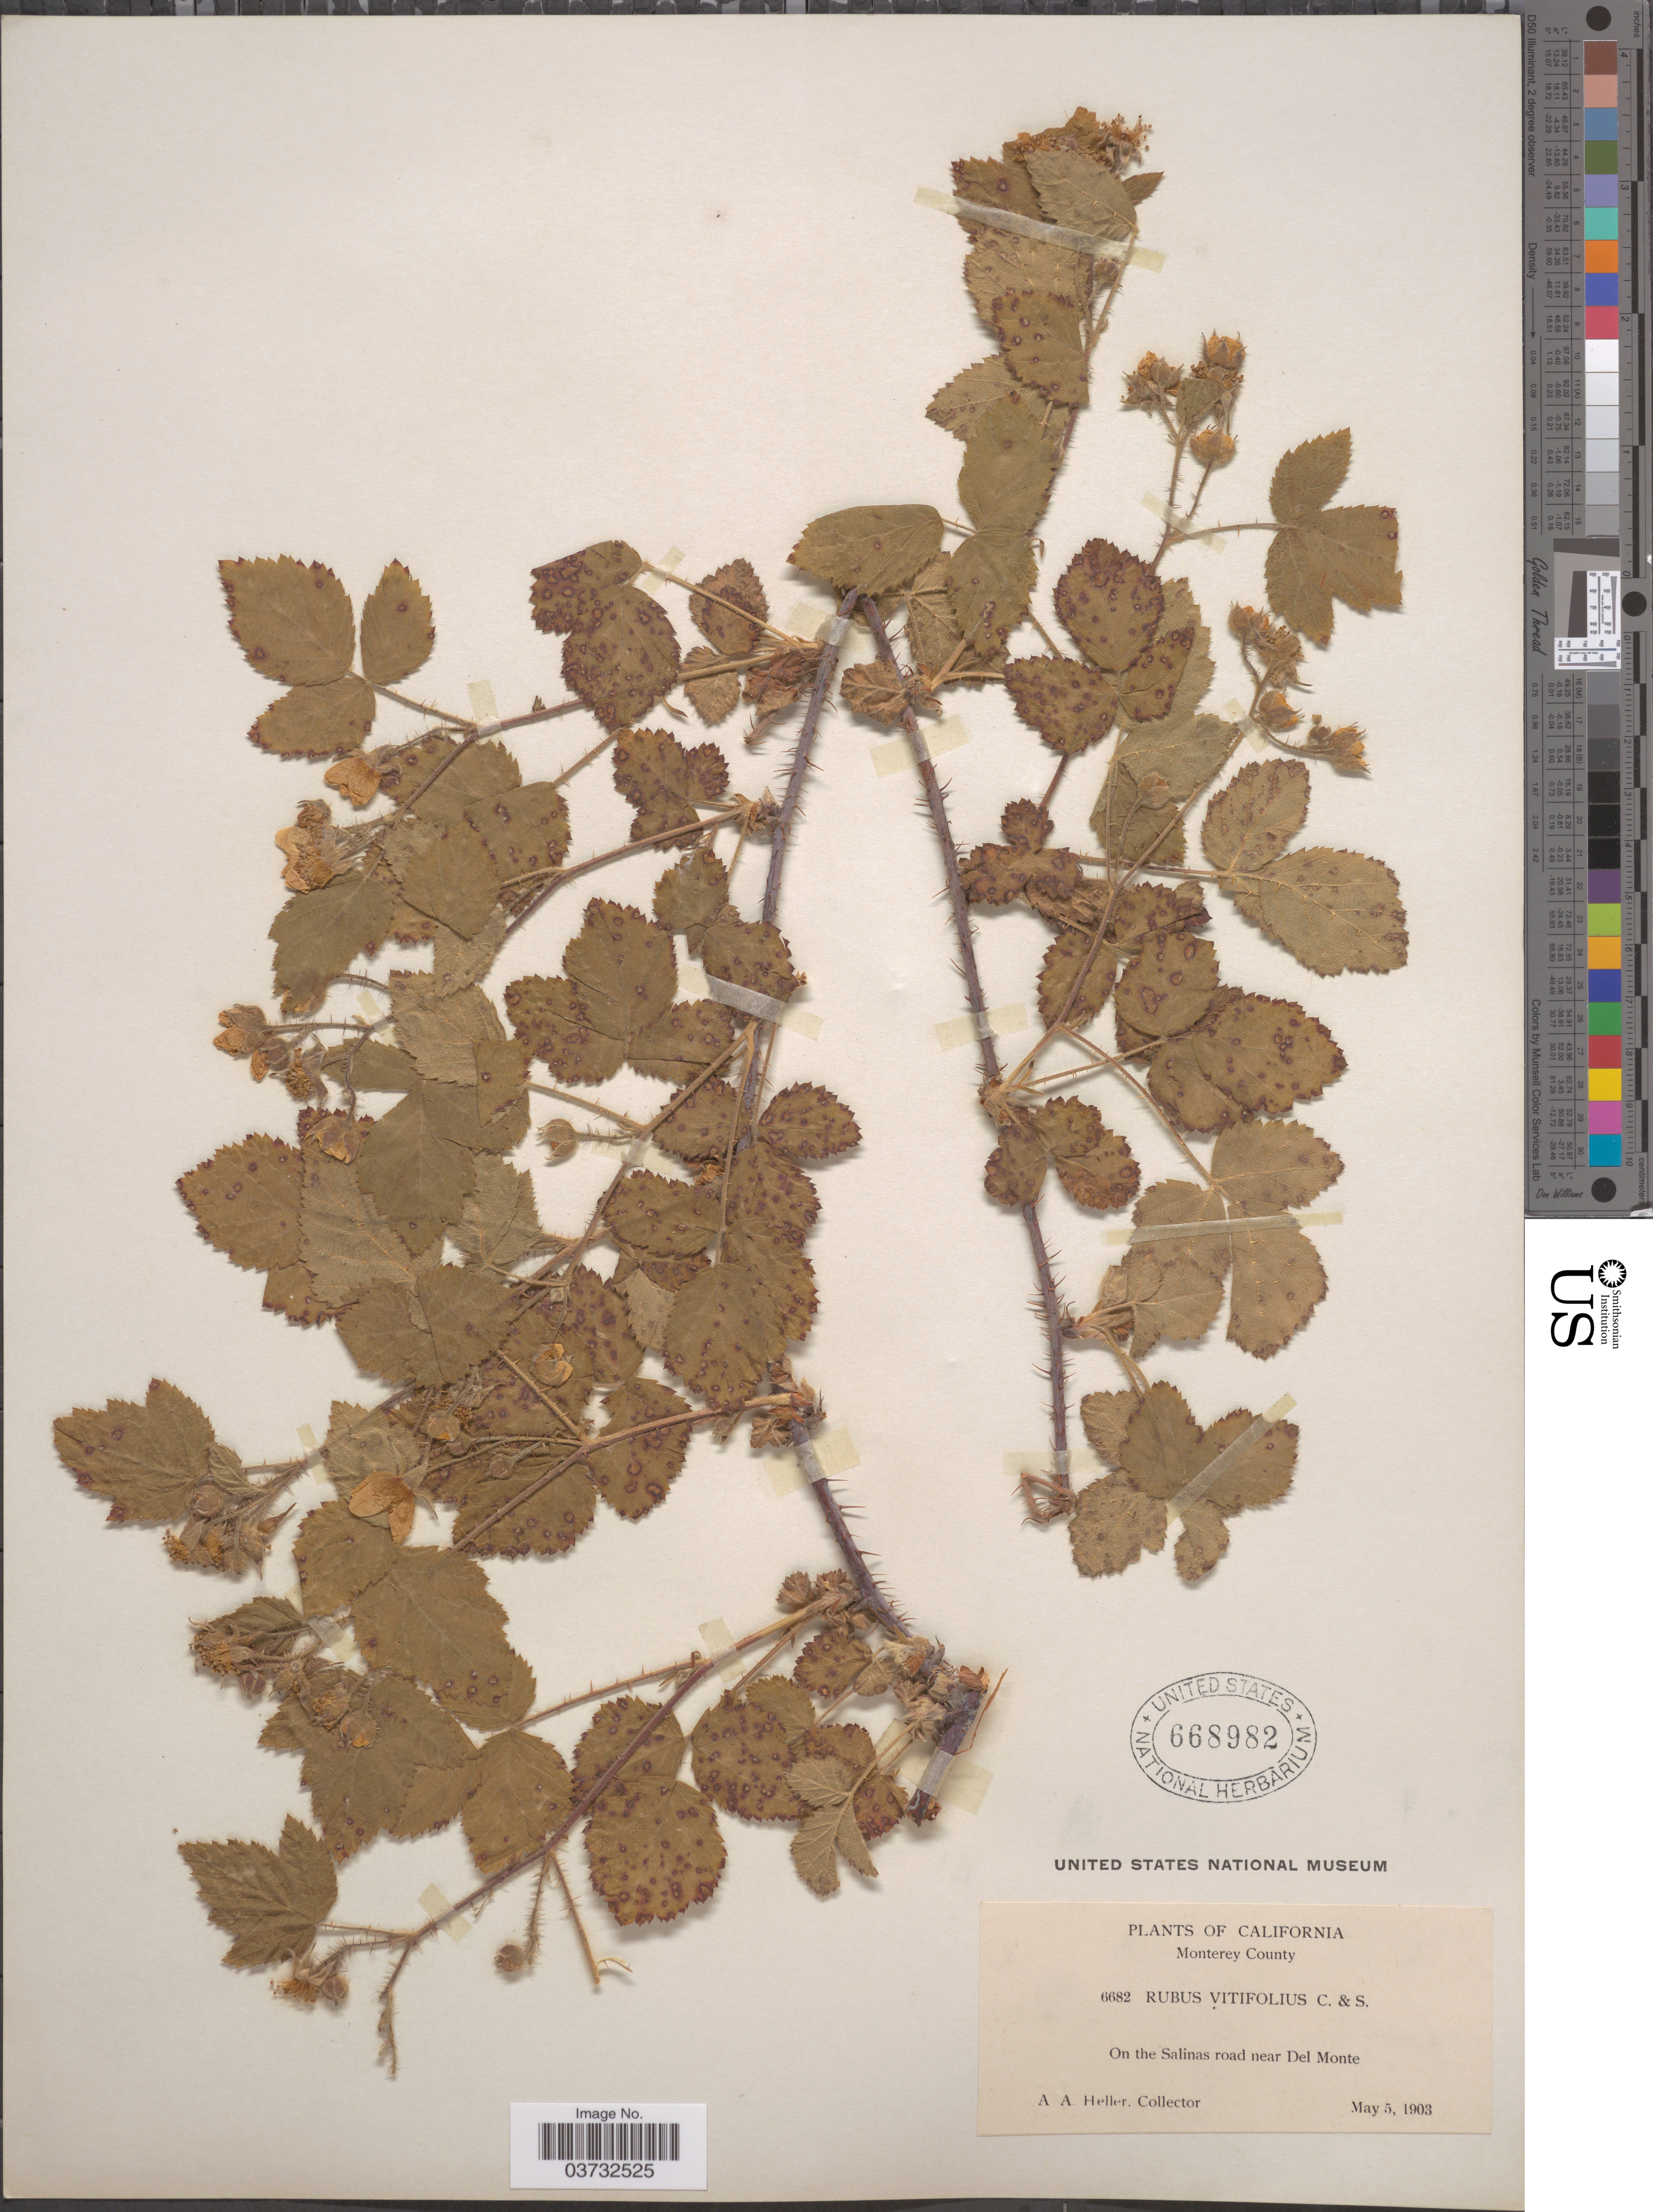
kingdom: Plantae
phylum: Tracheophyta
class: Magnoliopsida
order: Rosales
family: Rosaceae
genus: Rubus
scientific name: Rubus vitifolius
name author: Cham. & Schltdl.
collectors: A. A. Heller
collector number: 6682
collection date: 1903-05-05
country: United States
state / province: California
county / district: Monterey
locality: Monterey County. On the Salinas road near Del Monte.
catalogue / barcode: US 668982